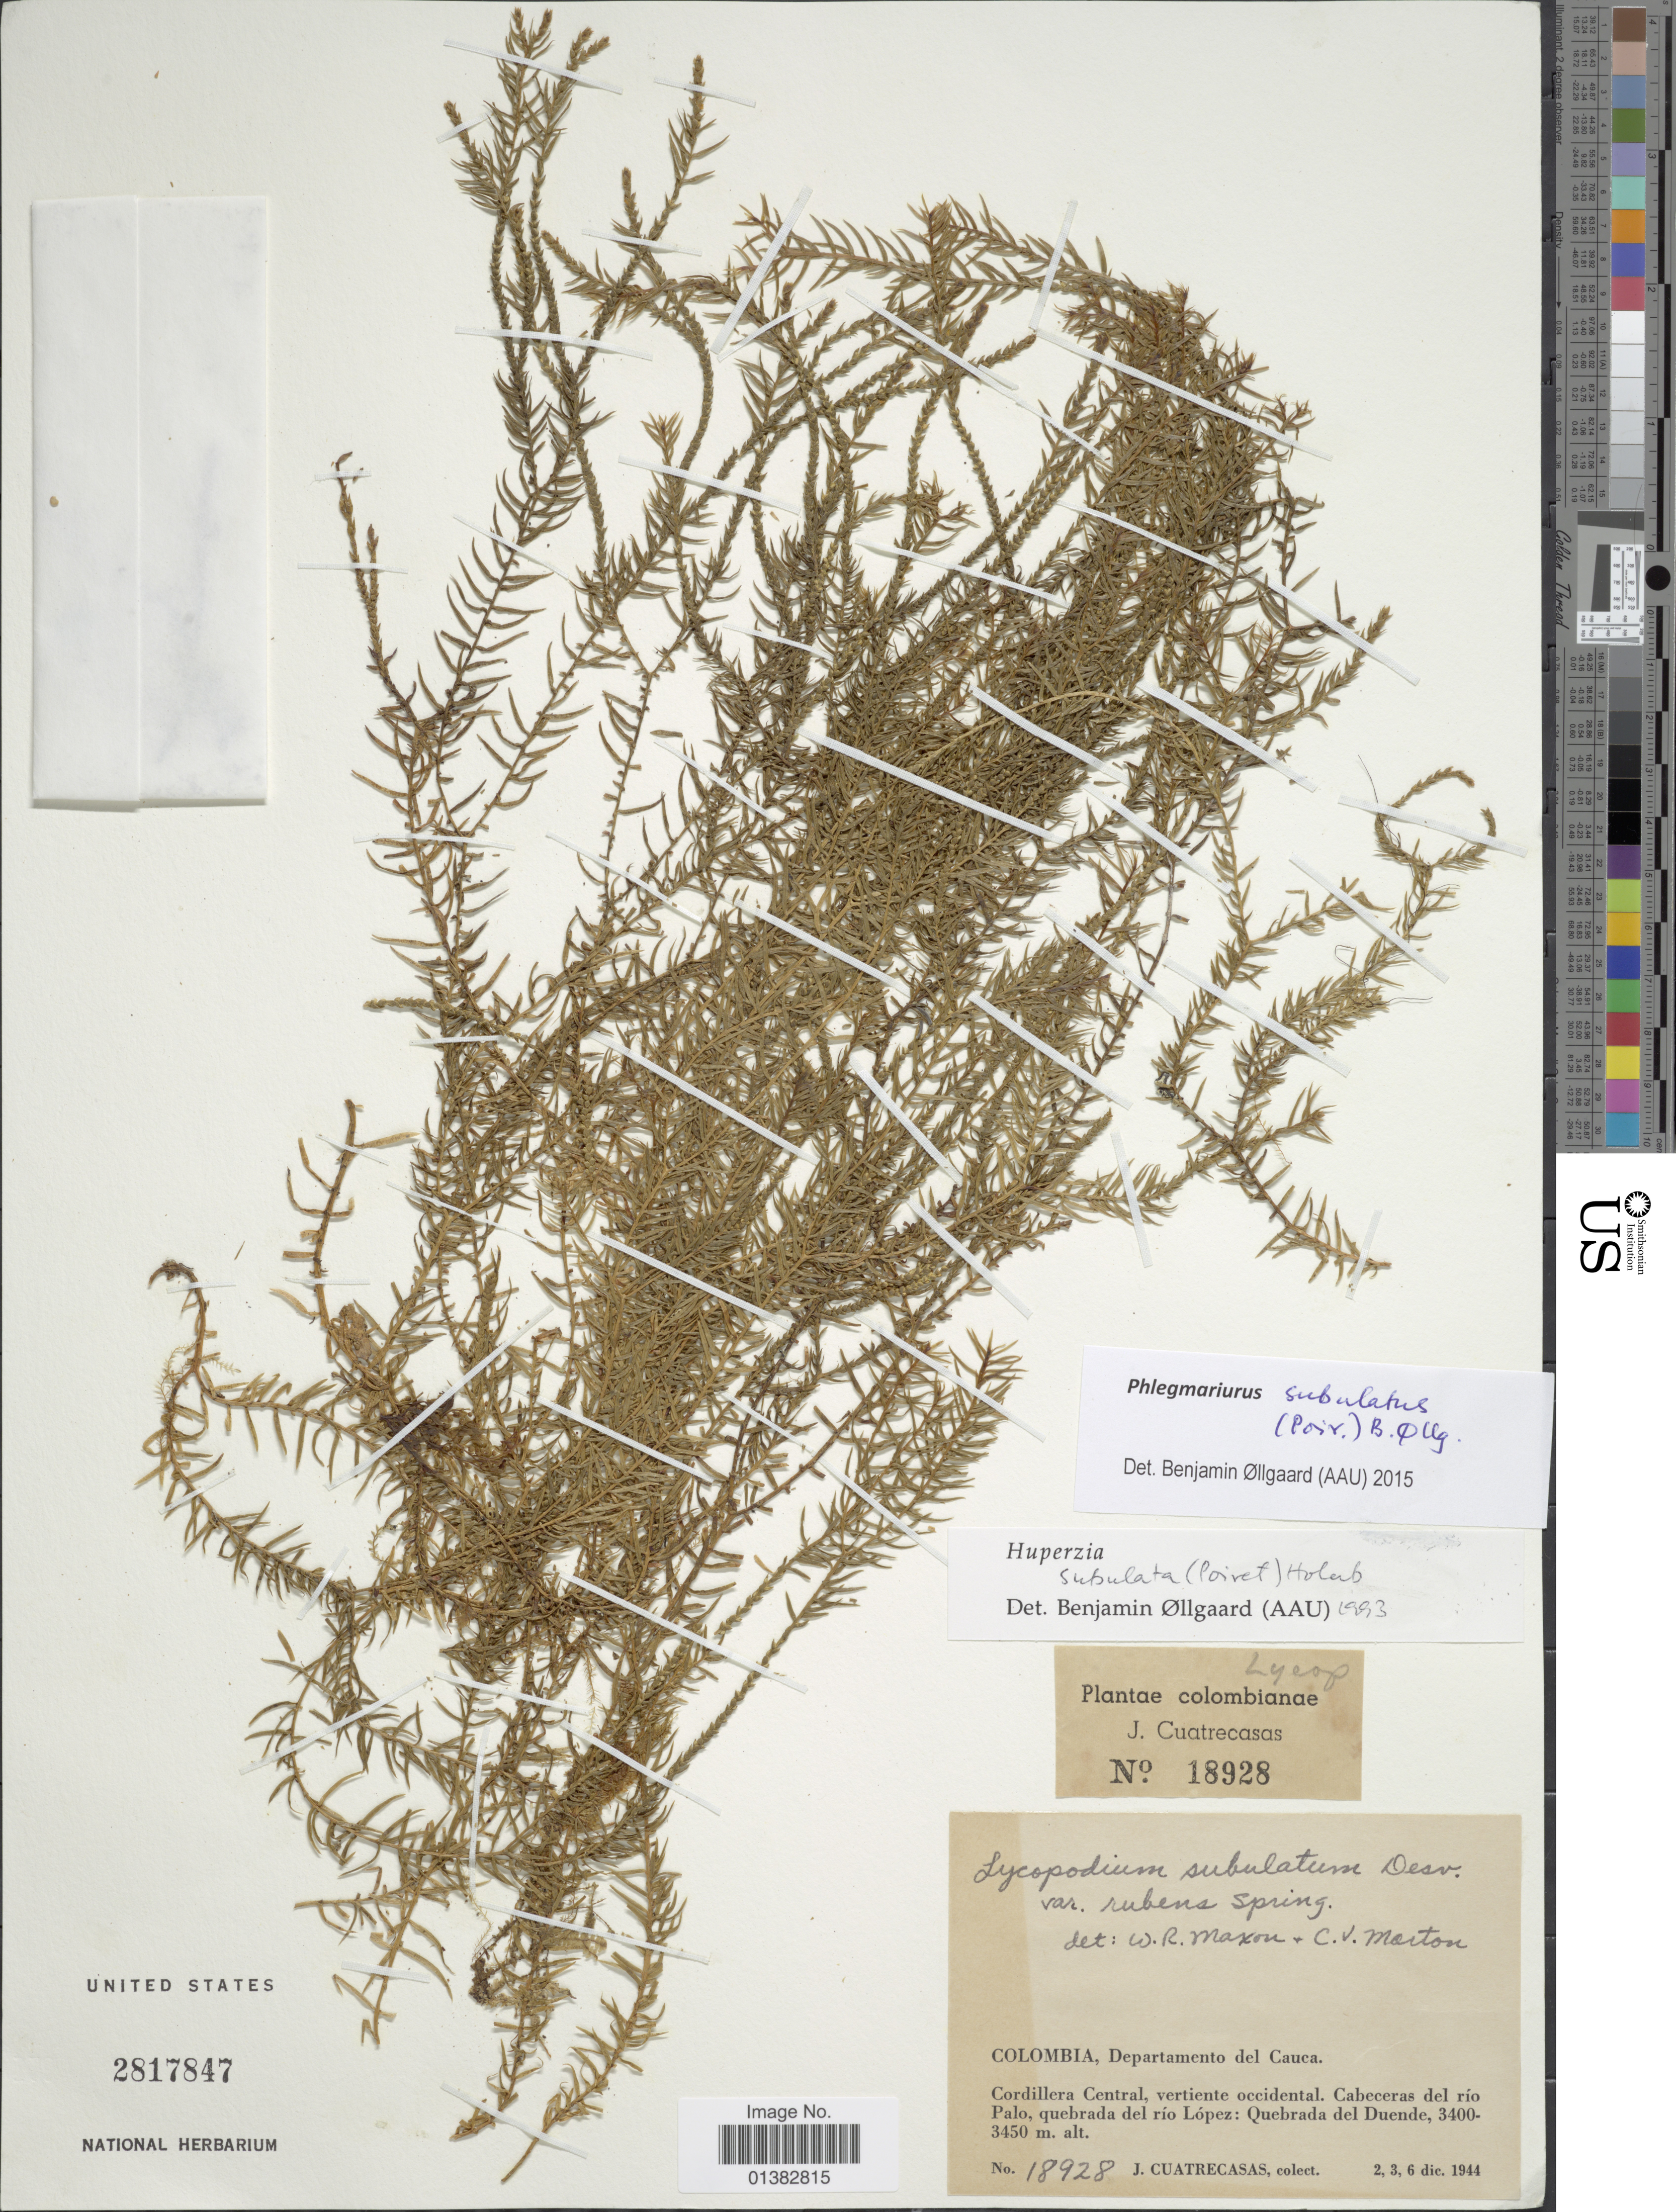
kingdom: Plantae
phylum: Tracheophyta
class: Lycopodiopsida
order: Lycopodiales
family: Lycopodiaceae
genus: Phlegmariurus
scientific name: Phlegmariurus subulatus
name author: (Desv. ex Poir.) B. Øllg.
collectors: J. Cuatrecasas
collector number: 18928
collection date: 1944-12-02/1944-12-06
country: Colombia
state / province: Cauca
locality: Cordillera Central, vertiente occidental. Cabecerras del río Palo, quebrada del río López: Quebrada del Duende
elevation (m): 3400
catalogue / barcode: US 2817847